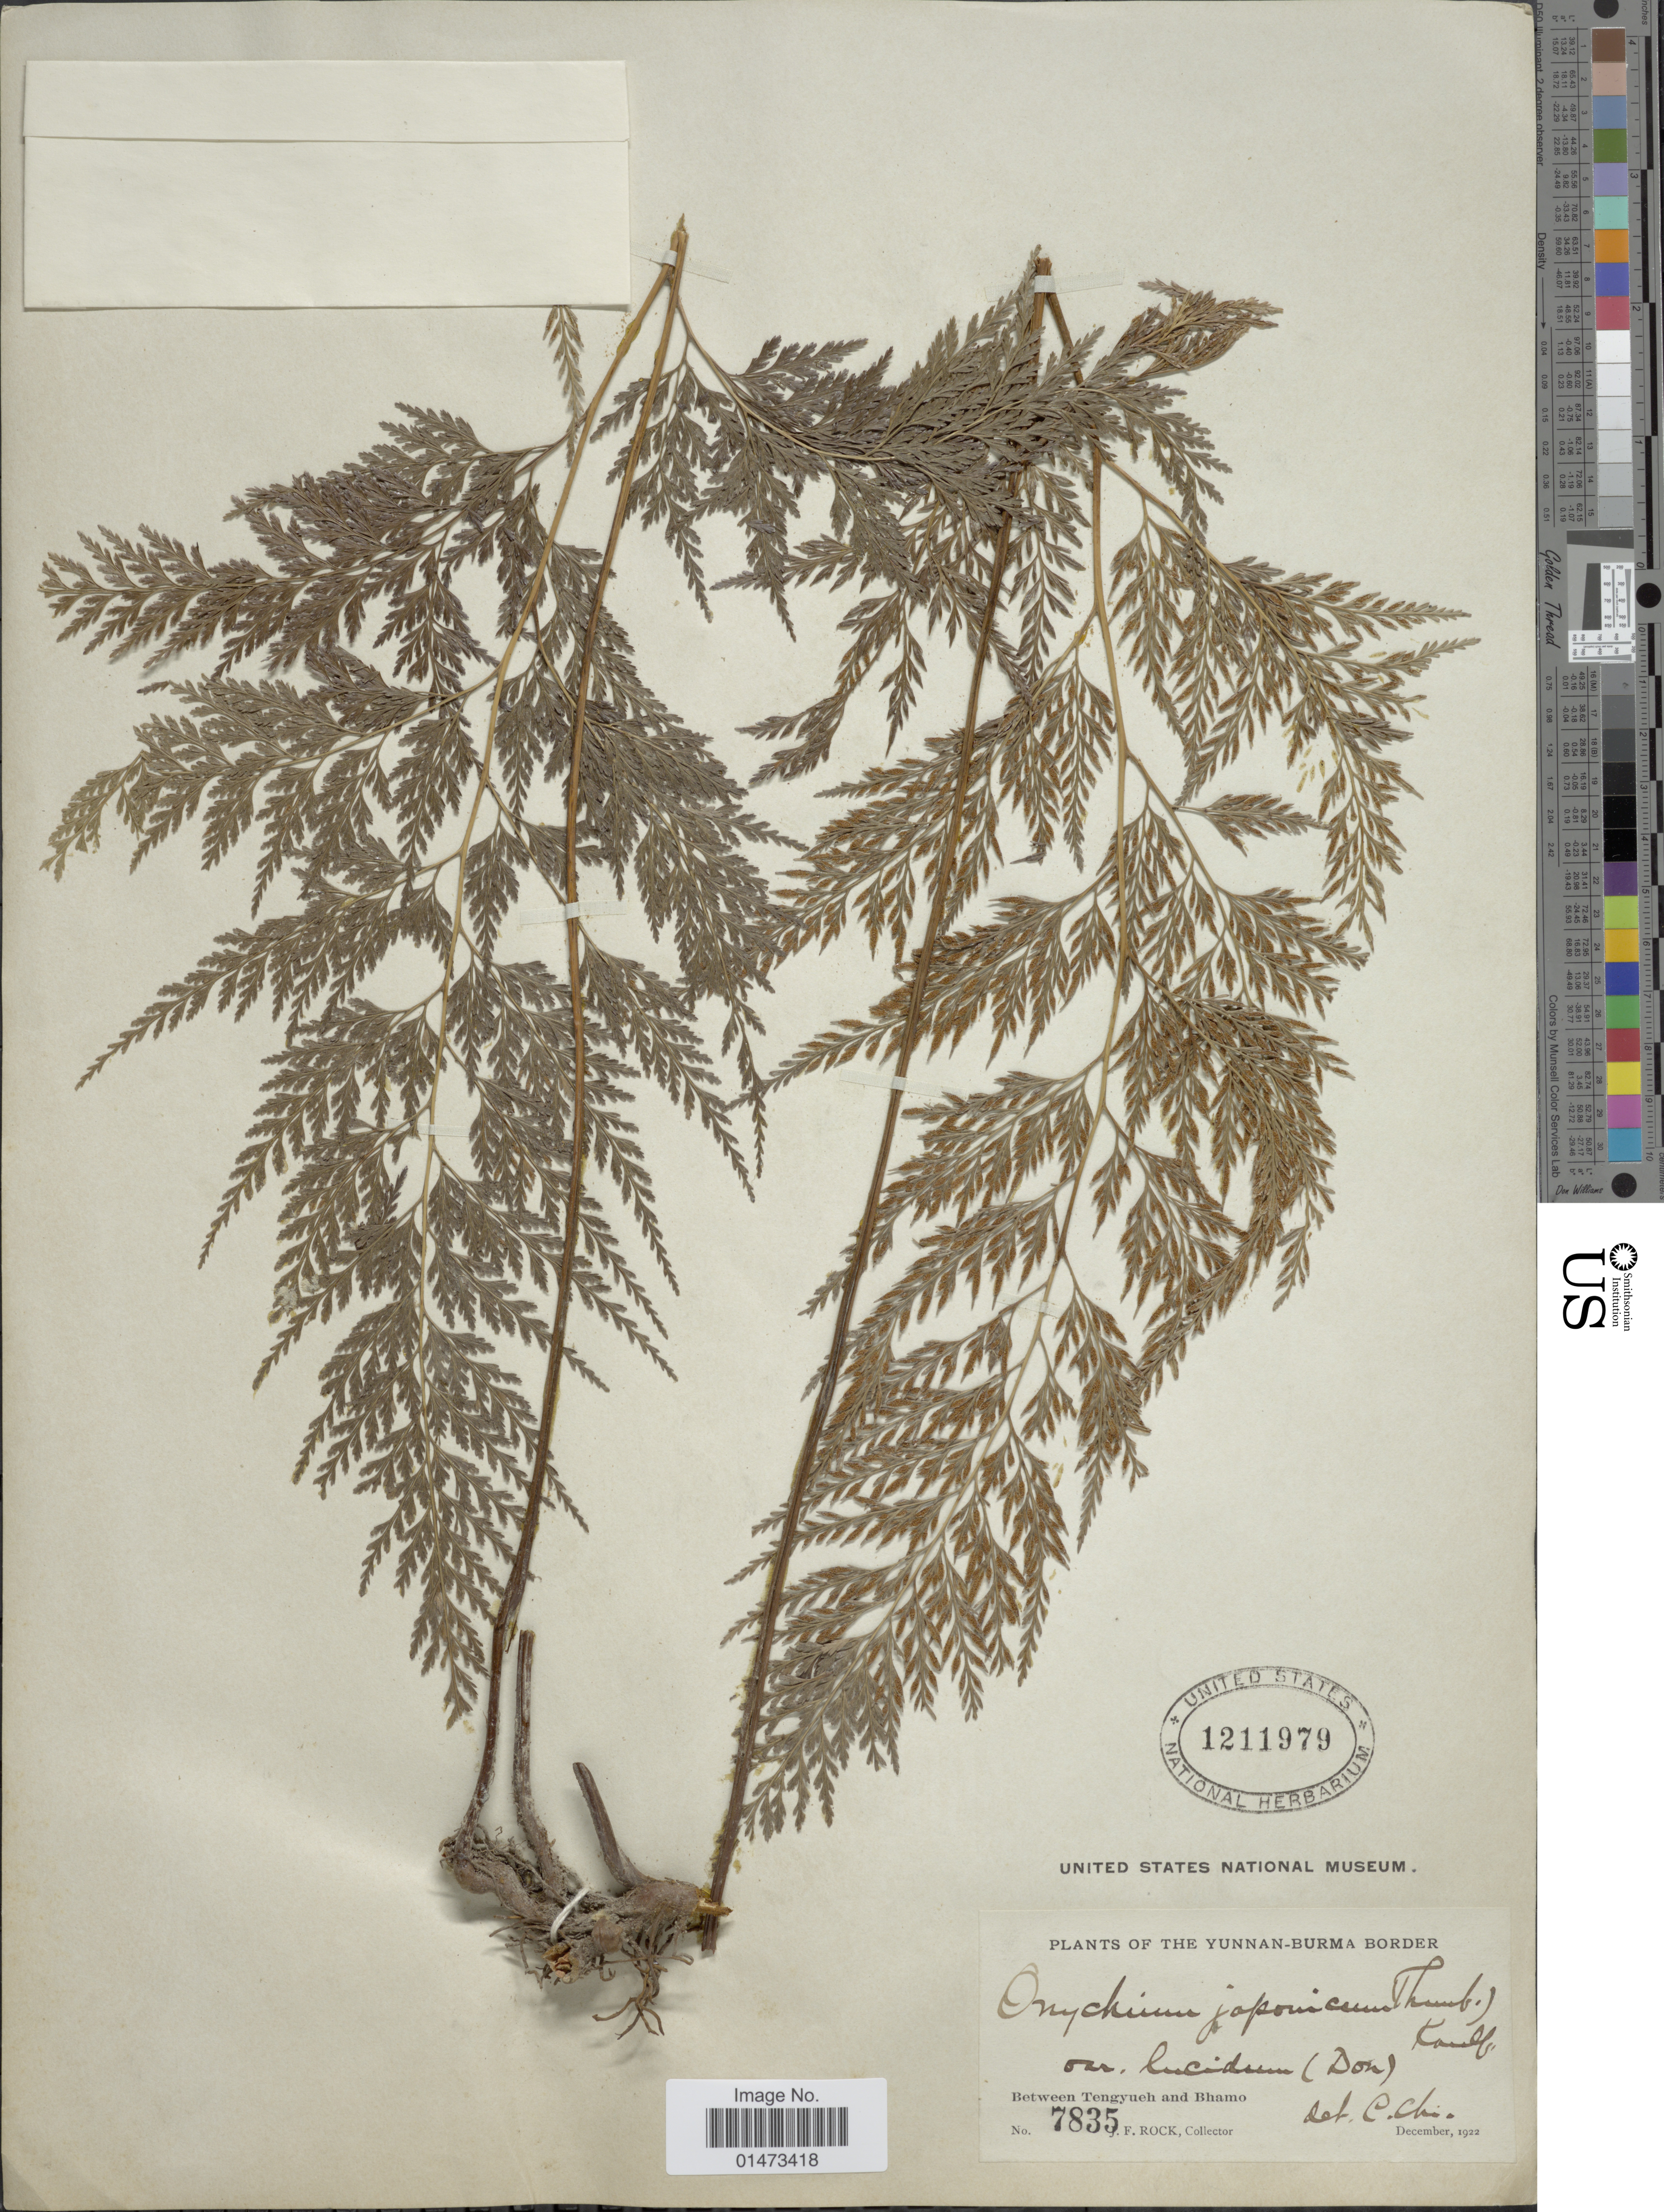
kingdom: Plantae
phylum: Tracheophyta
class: Polypodiopsida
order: Polypodiales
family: Pteridaceae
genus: Onychium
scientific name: Onychium lucidum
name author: (D. Don) Spreng.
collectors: J. Rock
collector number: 7835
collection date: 1922-12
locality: Yunnan-Burma Border, between Tengyueh and Bhamo.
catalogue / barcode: US 1211979